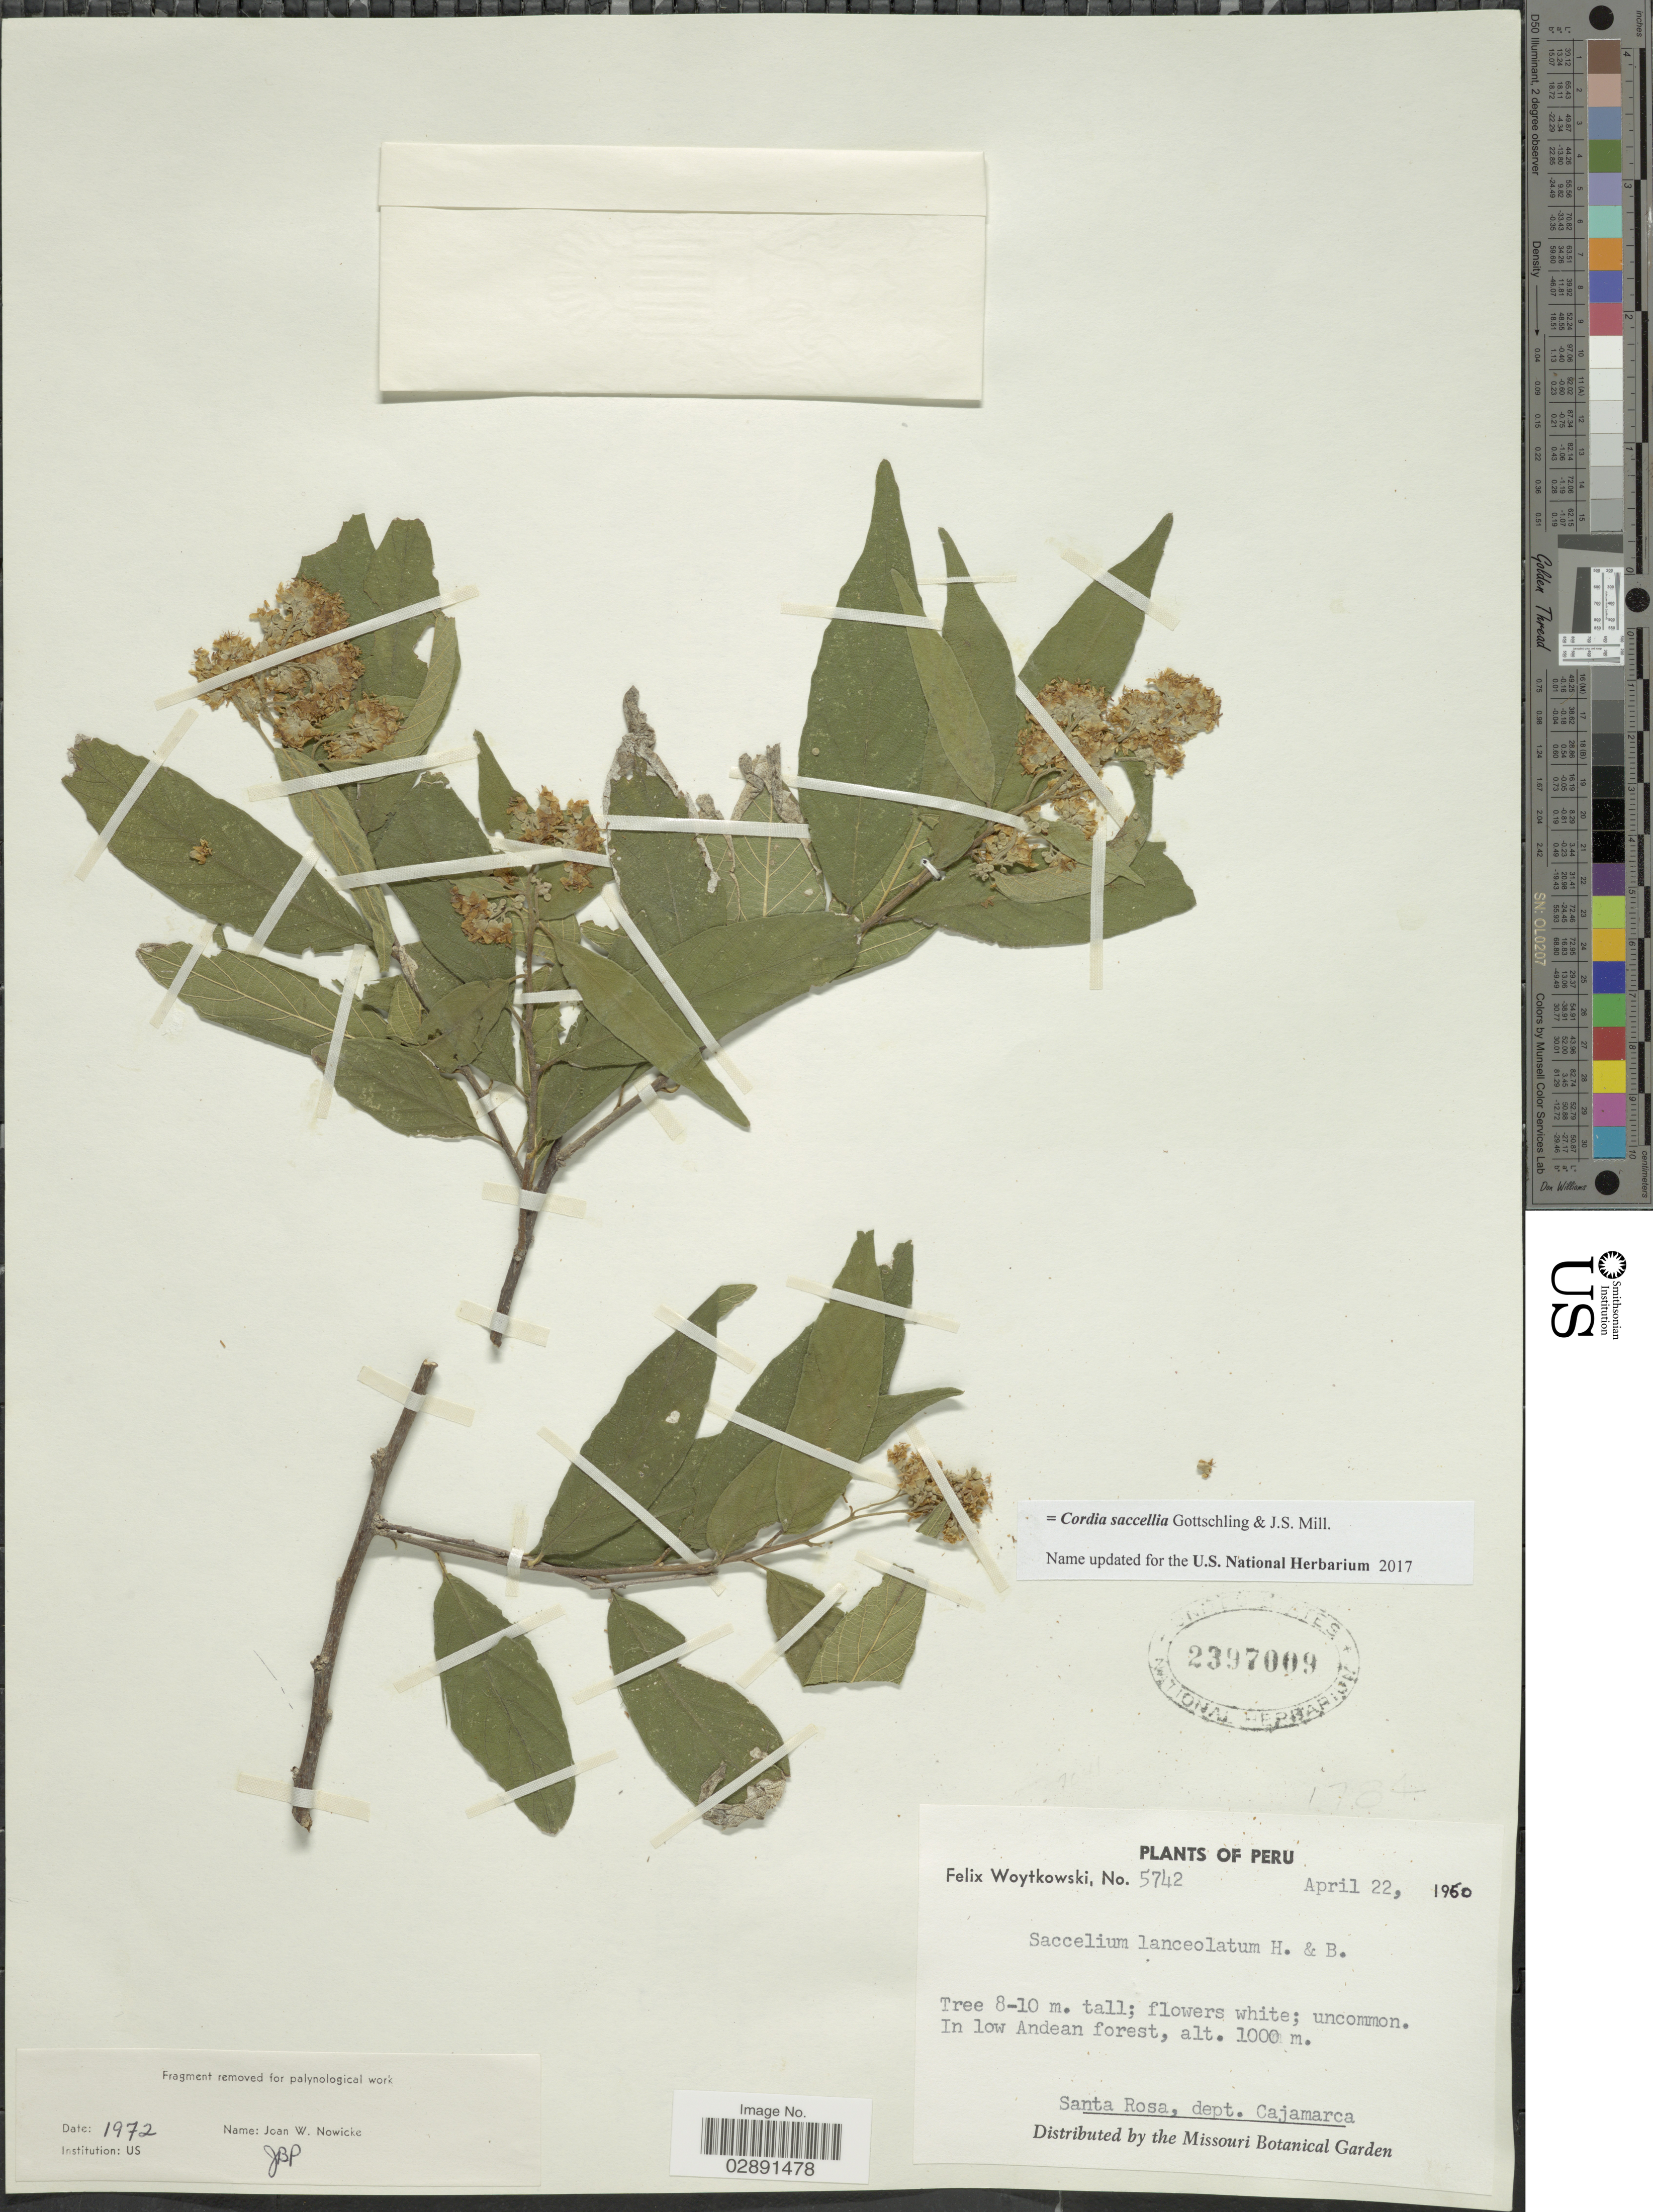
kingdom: Plantae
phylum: Tracheophyta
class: Magnoliopsida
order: Boraginales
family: Cordiaceae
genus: Cordia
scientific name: Cordia saccellia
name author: Gottschling & J.S. Mill.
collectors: F. Woytkowski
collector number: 5742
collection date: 1960-04-22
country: Peru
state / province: Cajamarca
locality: Santa Rosa, dept. Cajamarca.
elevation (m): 1000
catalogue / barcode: US 2397009